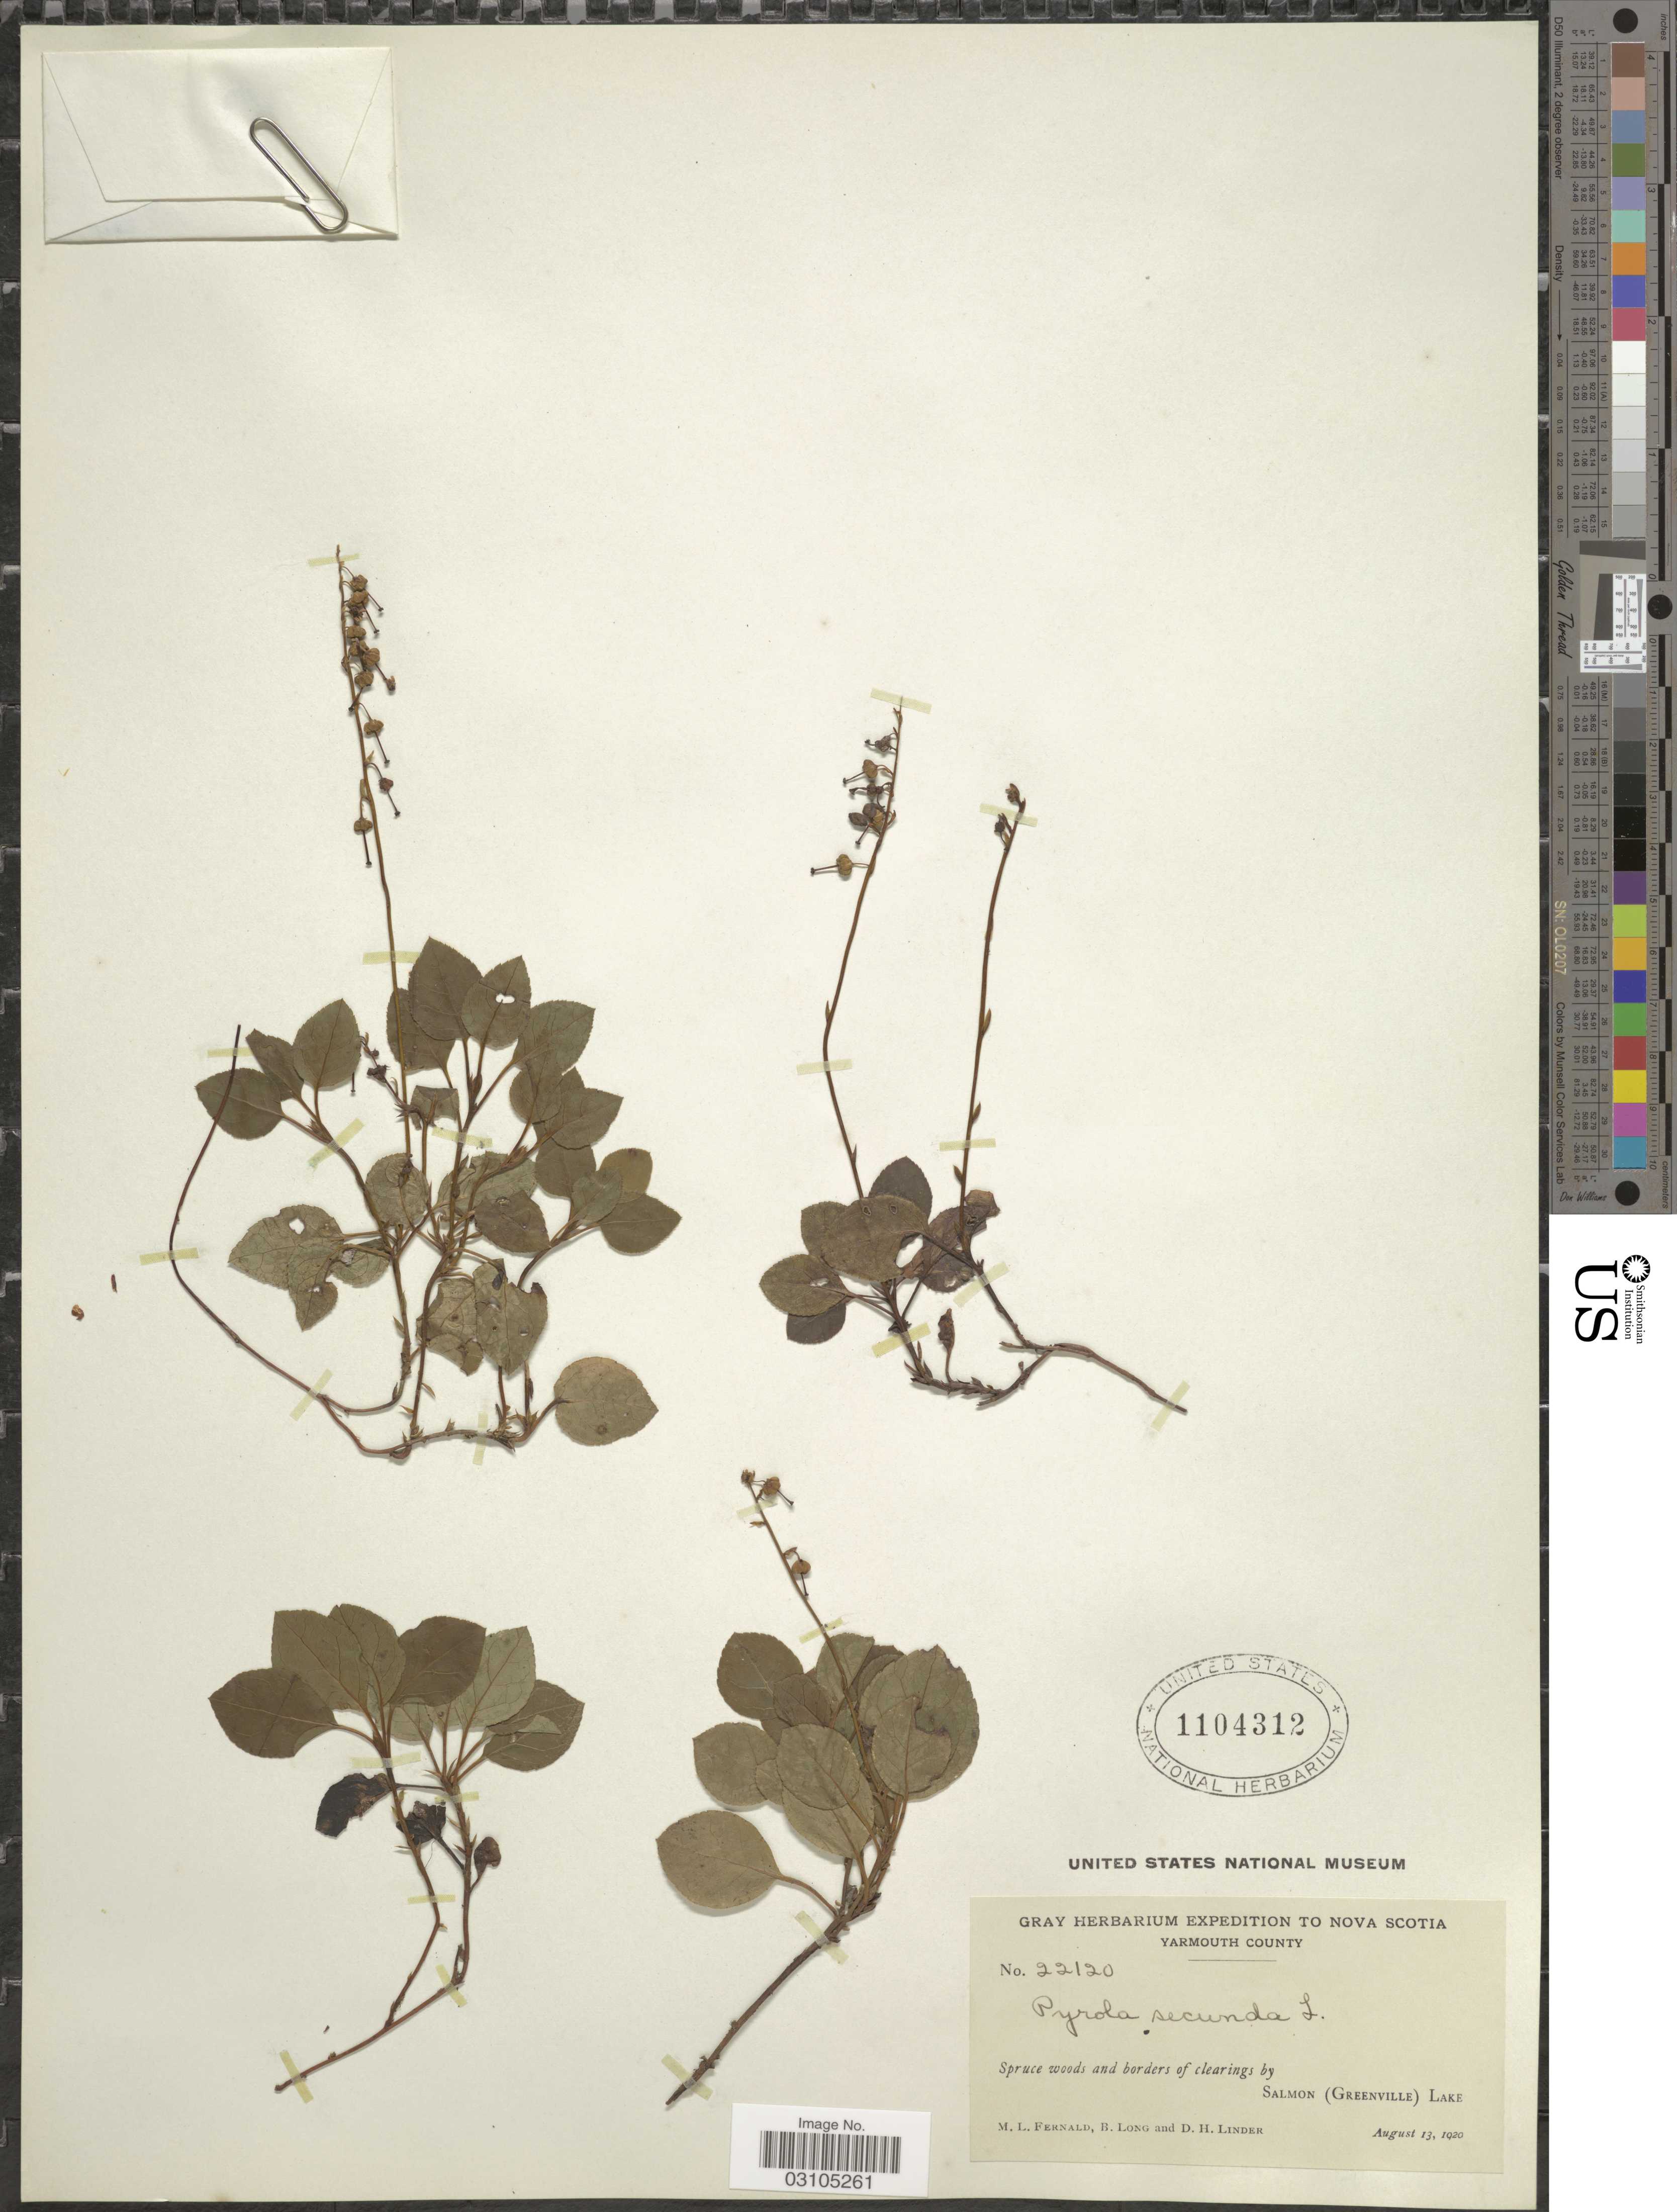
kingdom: Plantae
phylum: Tracheophyta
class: Magnoliopsida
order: Ericales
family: Ericaceae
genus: Orthilia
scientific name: Orthilia secunda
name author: (L.) House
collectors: M. L. Fernald, B. Long & D. Linder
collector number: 22120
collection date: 1920-08-13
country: Canada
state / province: Nova Scotia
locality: Yarmouth County. Salmon (Greenville) Lake.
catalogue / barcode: US 1104312